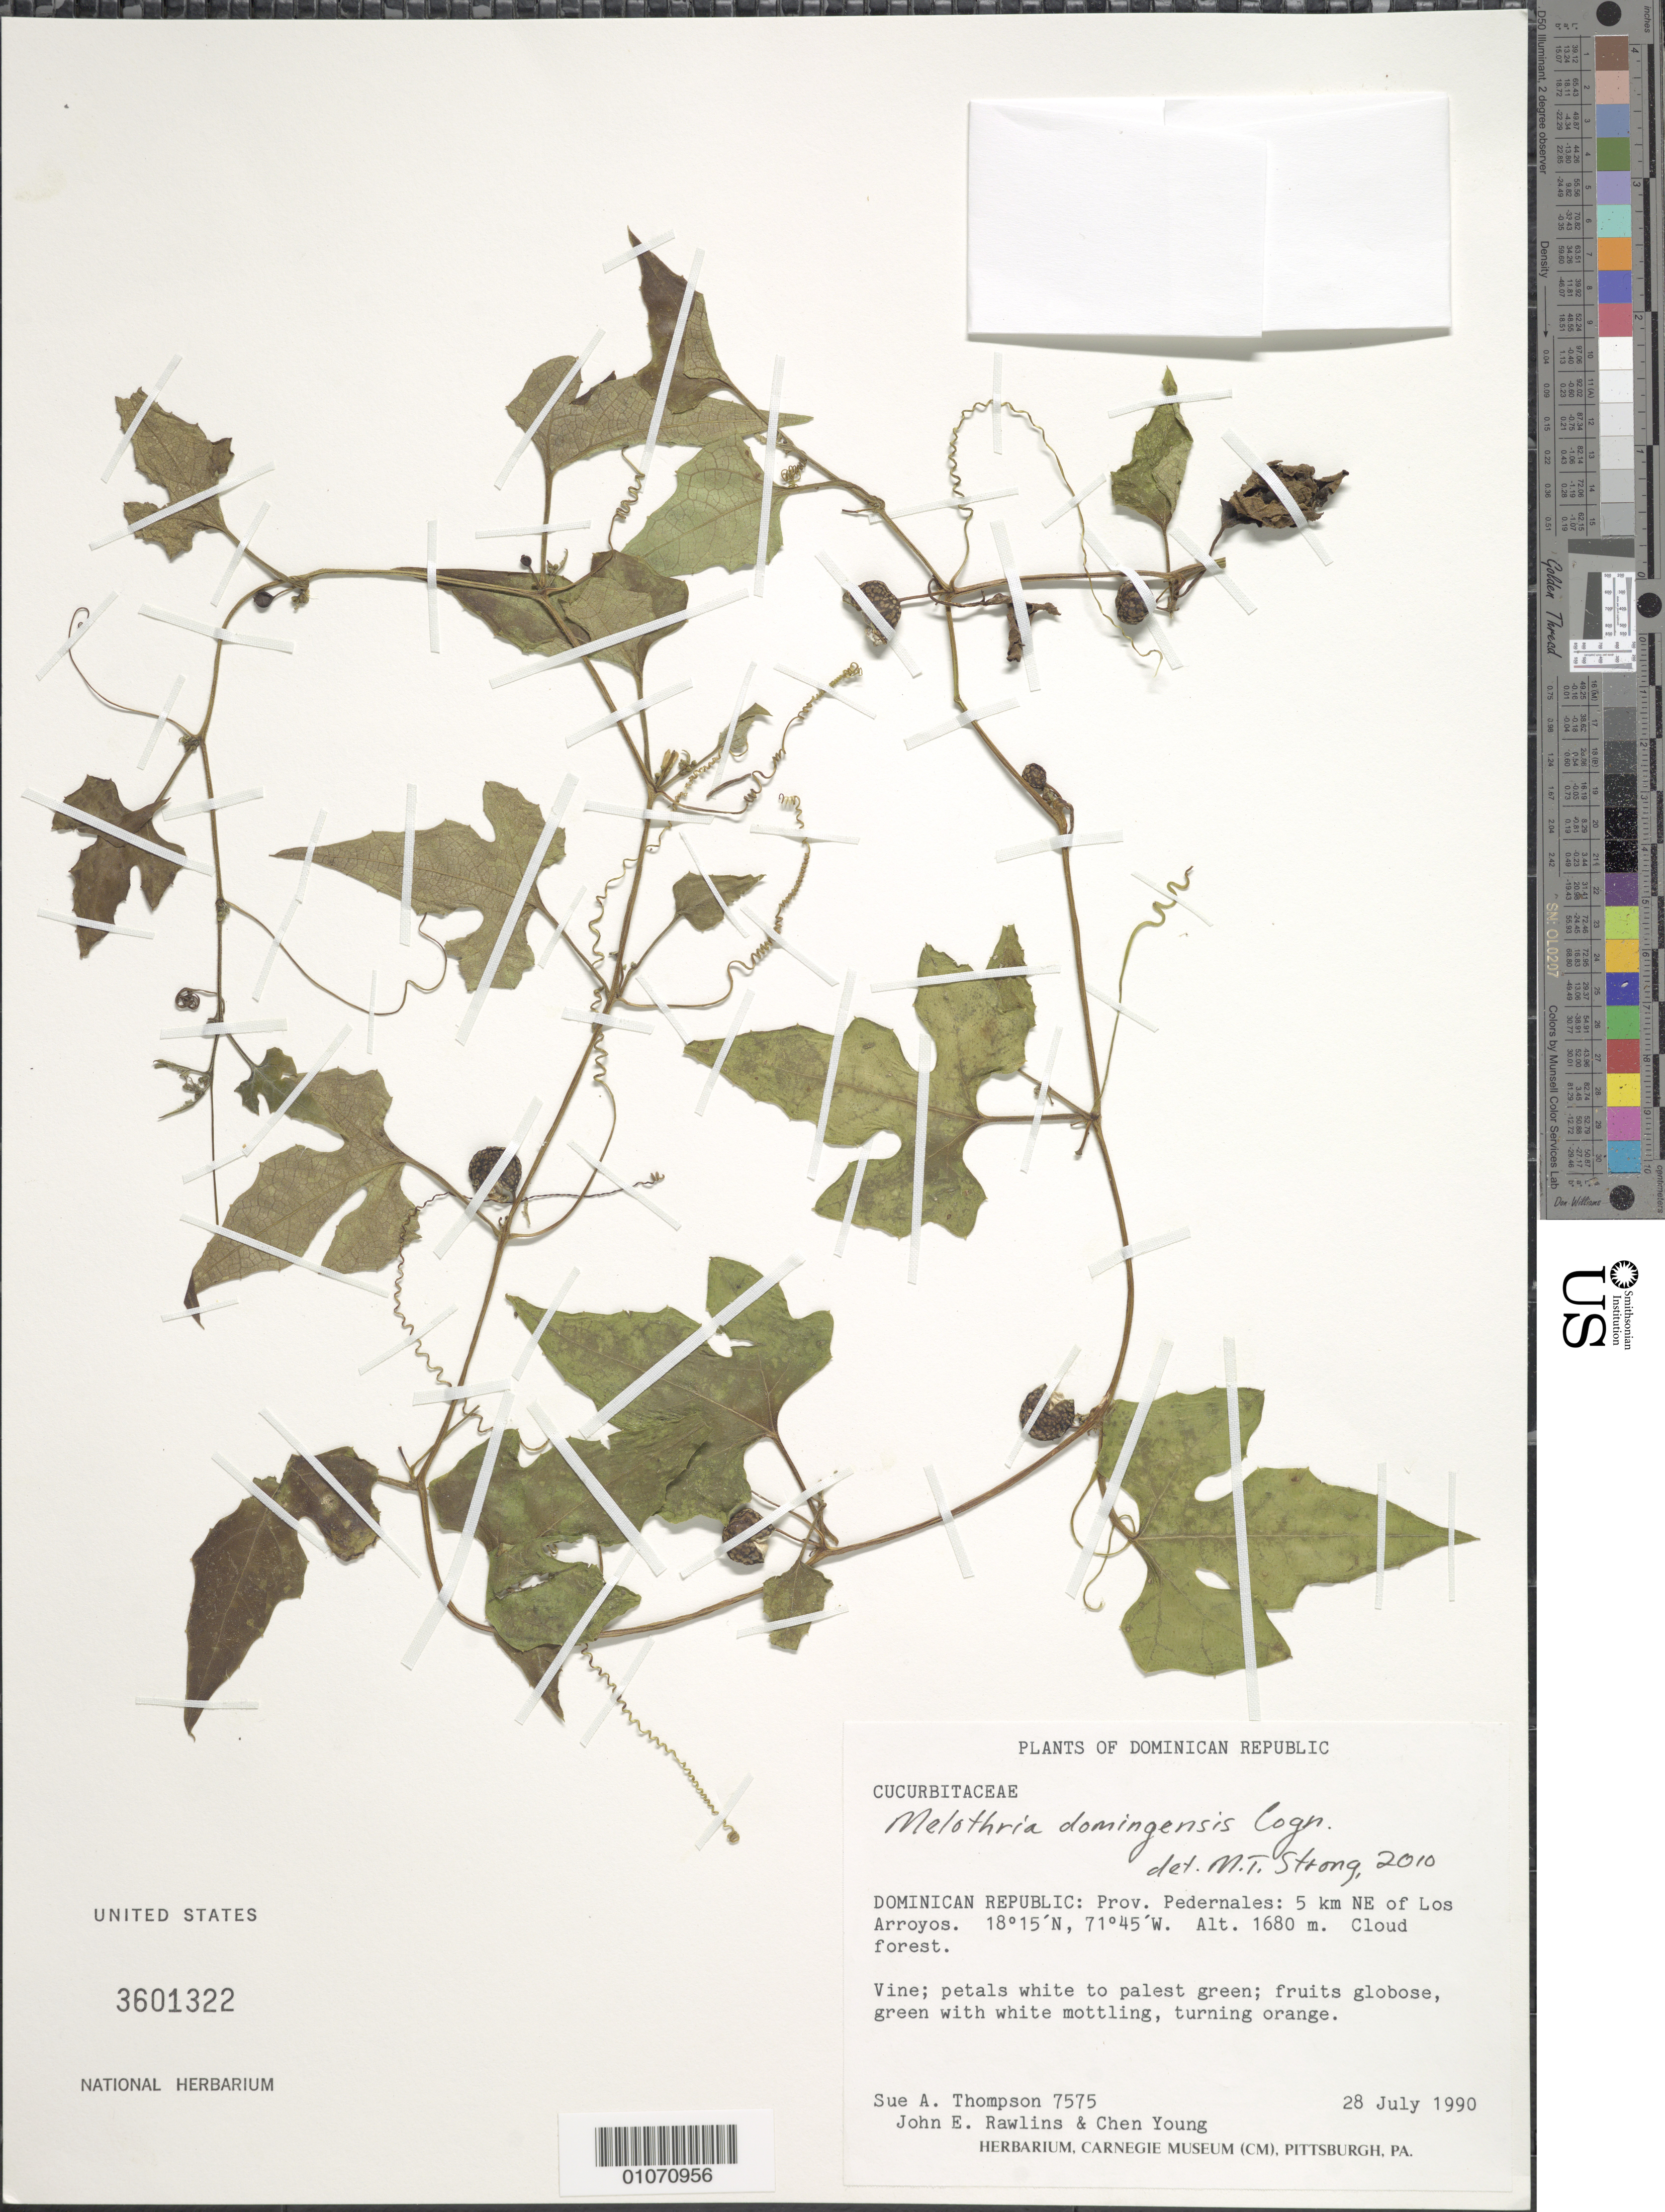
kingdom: Plantae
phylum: Tracheophyta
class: Magnoliopsida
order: Cucurbitales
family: Cucurbitaceae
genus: Cayaponia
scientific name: Cayaponia domingensis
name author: (Cogn.) H. Schaef. & M. Nee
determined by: Nee, Michael H.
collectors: S. A. Thompson, J. Rawlins & C. Young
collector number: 7575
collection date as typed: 28 Jul 1990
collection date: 1990-07-28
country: Dominican Republic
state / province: Pedernales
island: Hispaniola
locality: Los Arroyos, 5 km NE of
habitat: Cloud forest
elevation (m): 1680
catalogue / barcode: US 3601322